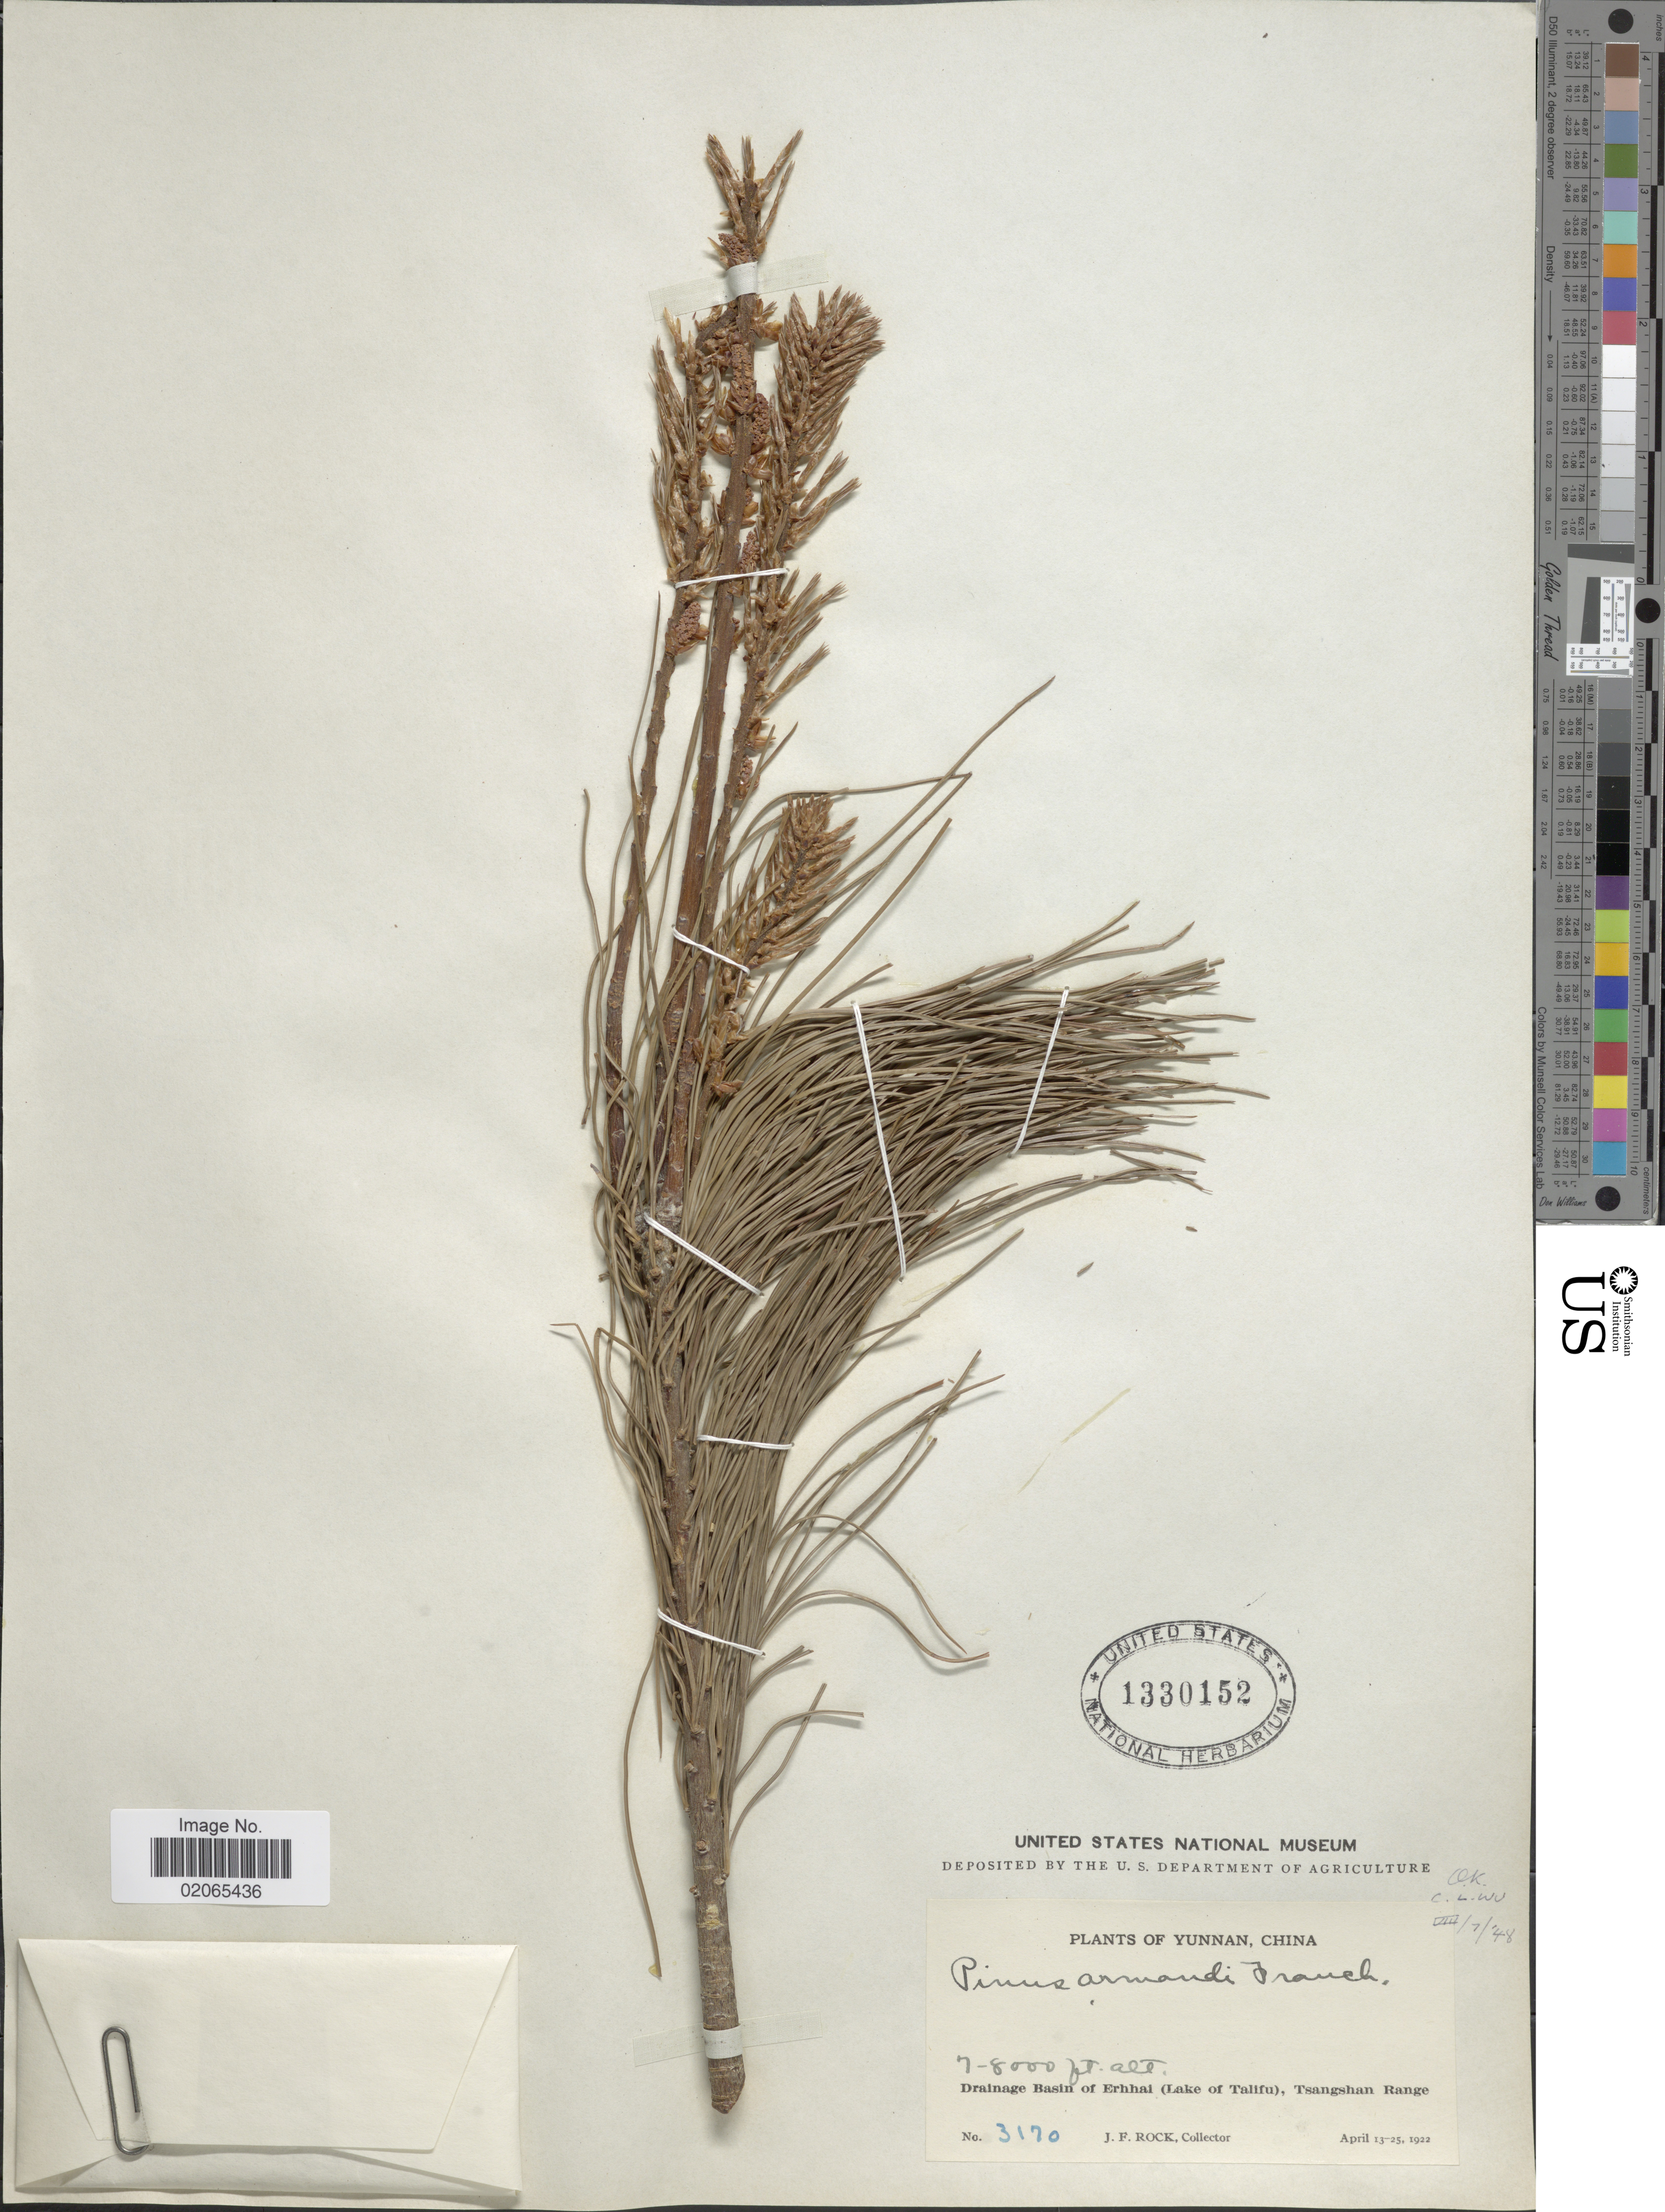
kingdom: Plantae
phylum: Tracheophyta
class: Pinopsida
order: Pinales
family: Pinaceae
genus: Pinus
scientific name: Pinus armandii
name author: Franch.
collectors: J. Rock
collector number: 3170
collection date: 1922-04-15/1922-04-25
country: China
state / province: Yunnan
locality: Drainage Basin of Erhhai (Lake of Talifu), Tsangshan Range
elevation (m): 2134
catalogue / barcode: US 1330152